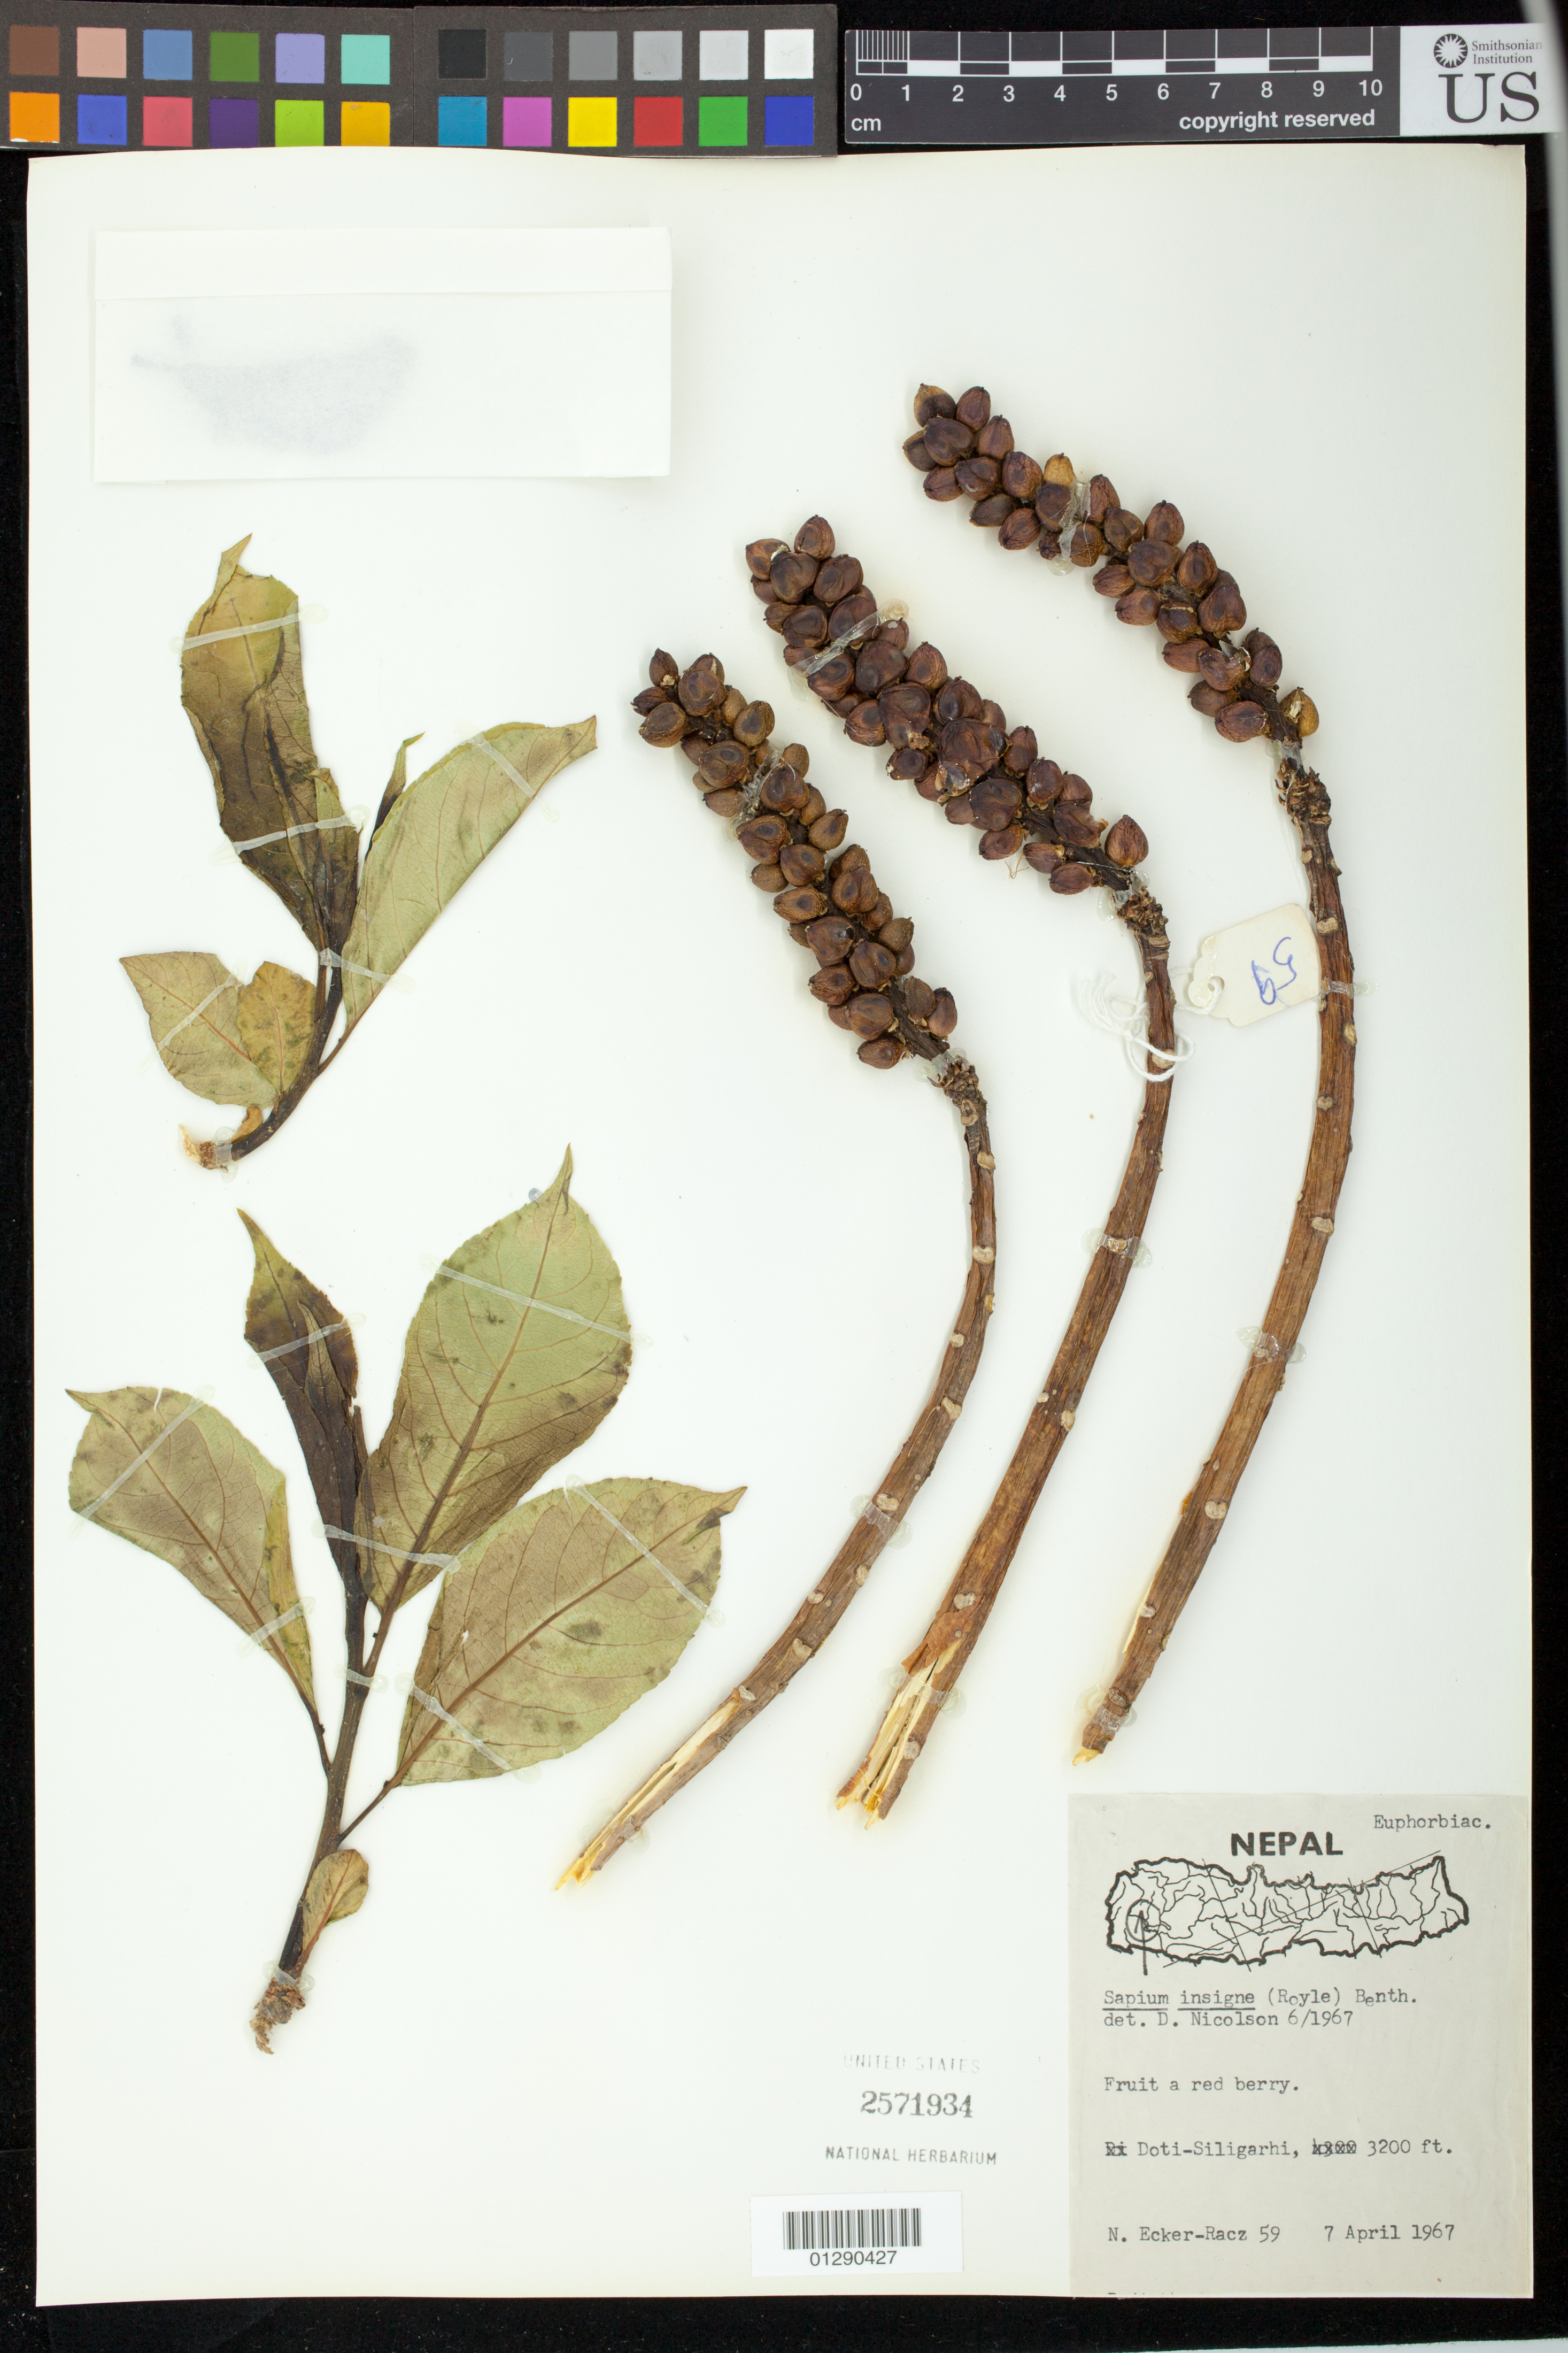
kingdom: Plantae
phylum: Tracheophyta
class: Magnoliopsida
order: Malpighiales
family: Euphorbiaceae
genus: Sapium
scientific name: Sapium insigne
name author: (Royle) Benth. & Hook. f.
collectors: N. Ecker-Racz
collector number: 59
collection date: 1967-04-07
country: Nepal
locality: Doti-Siligarhi [Silgadhi]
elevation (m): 975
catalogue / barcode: US 2571934